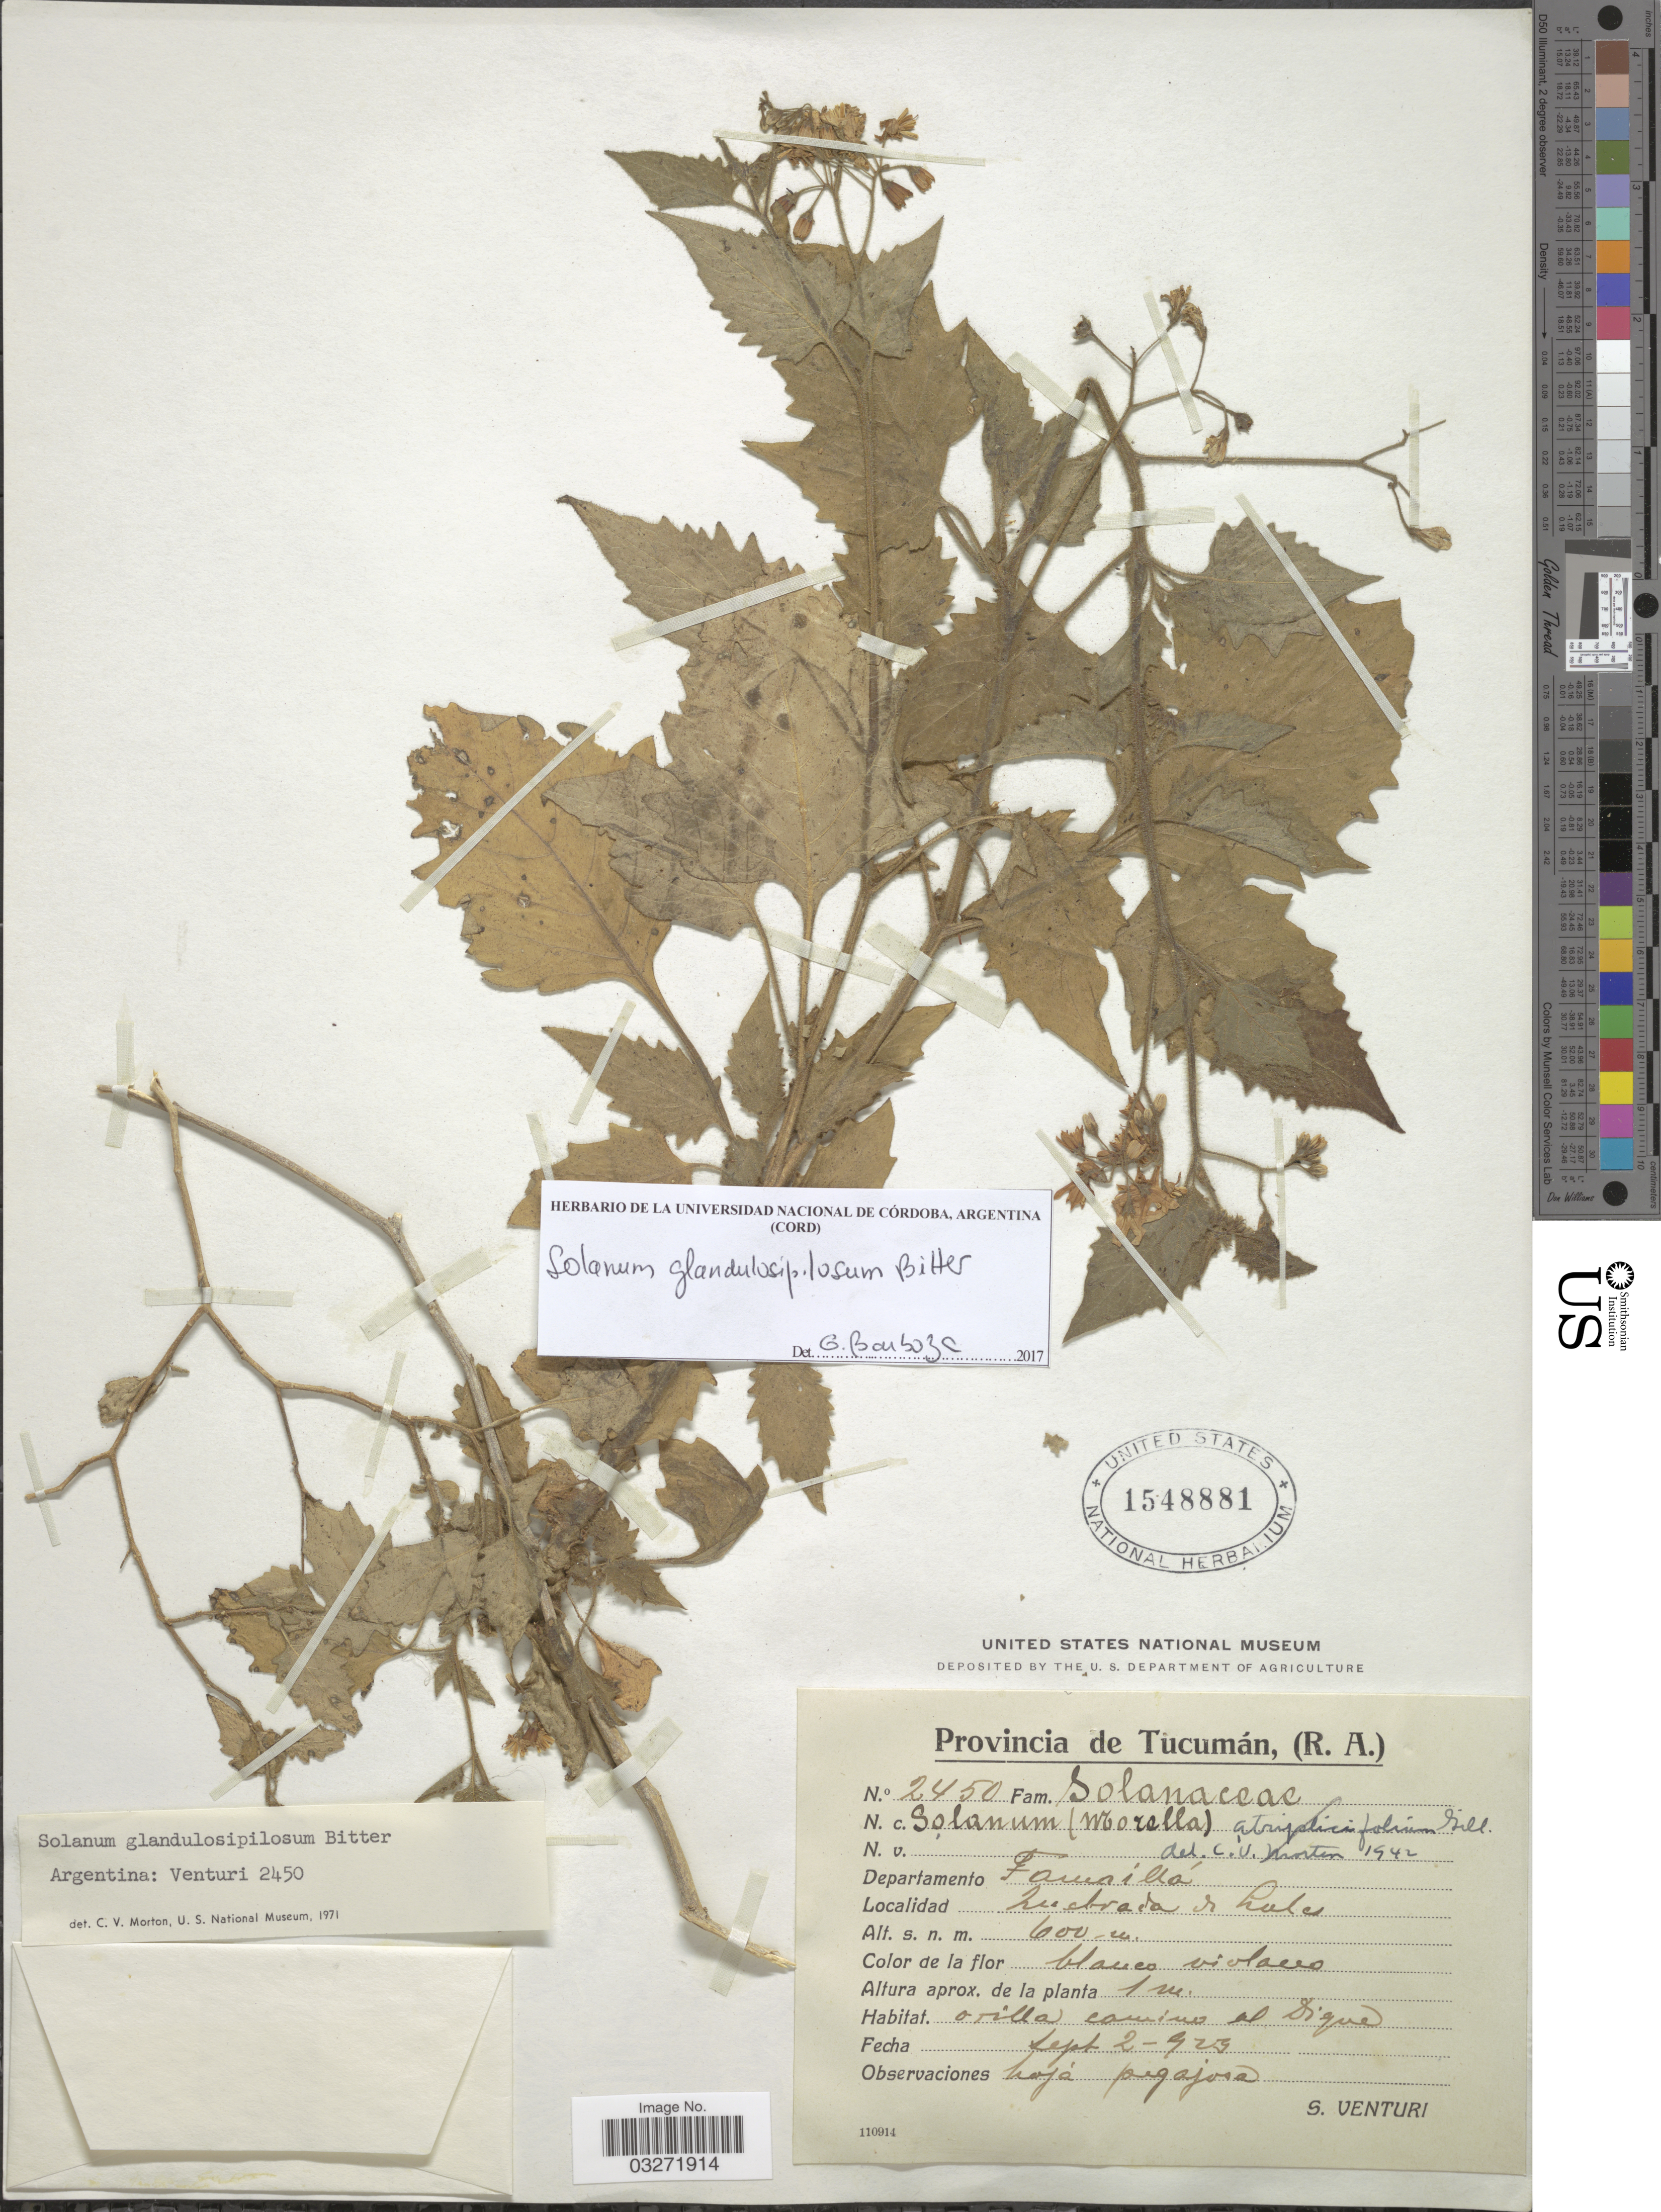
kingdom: Plantae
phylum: Tracheophyta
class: Magnoliopsida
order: Solanales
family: Solanaceae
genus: Solanum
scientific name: Solanum glandulosipilosum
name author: Bitter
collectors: S. Venturi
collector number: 2450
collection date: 1923-09-02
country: Argentina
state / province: Tucuman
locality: Provincia de Tucumán, (R.A.). Departamento Famailla. Quebrada de Lola.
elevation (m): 600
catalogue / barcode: US 1548881